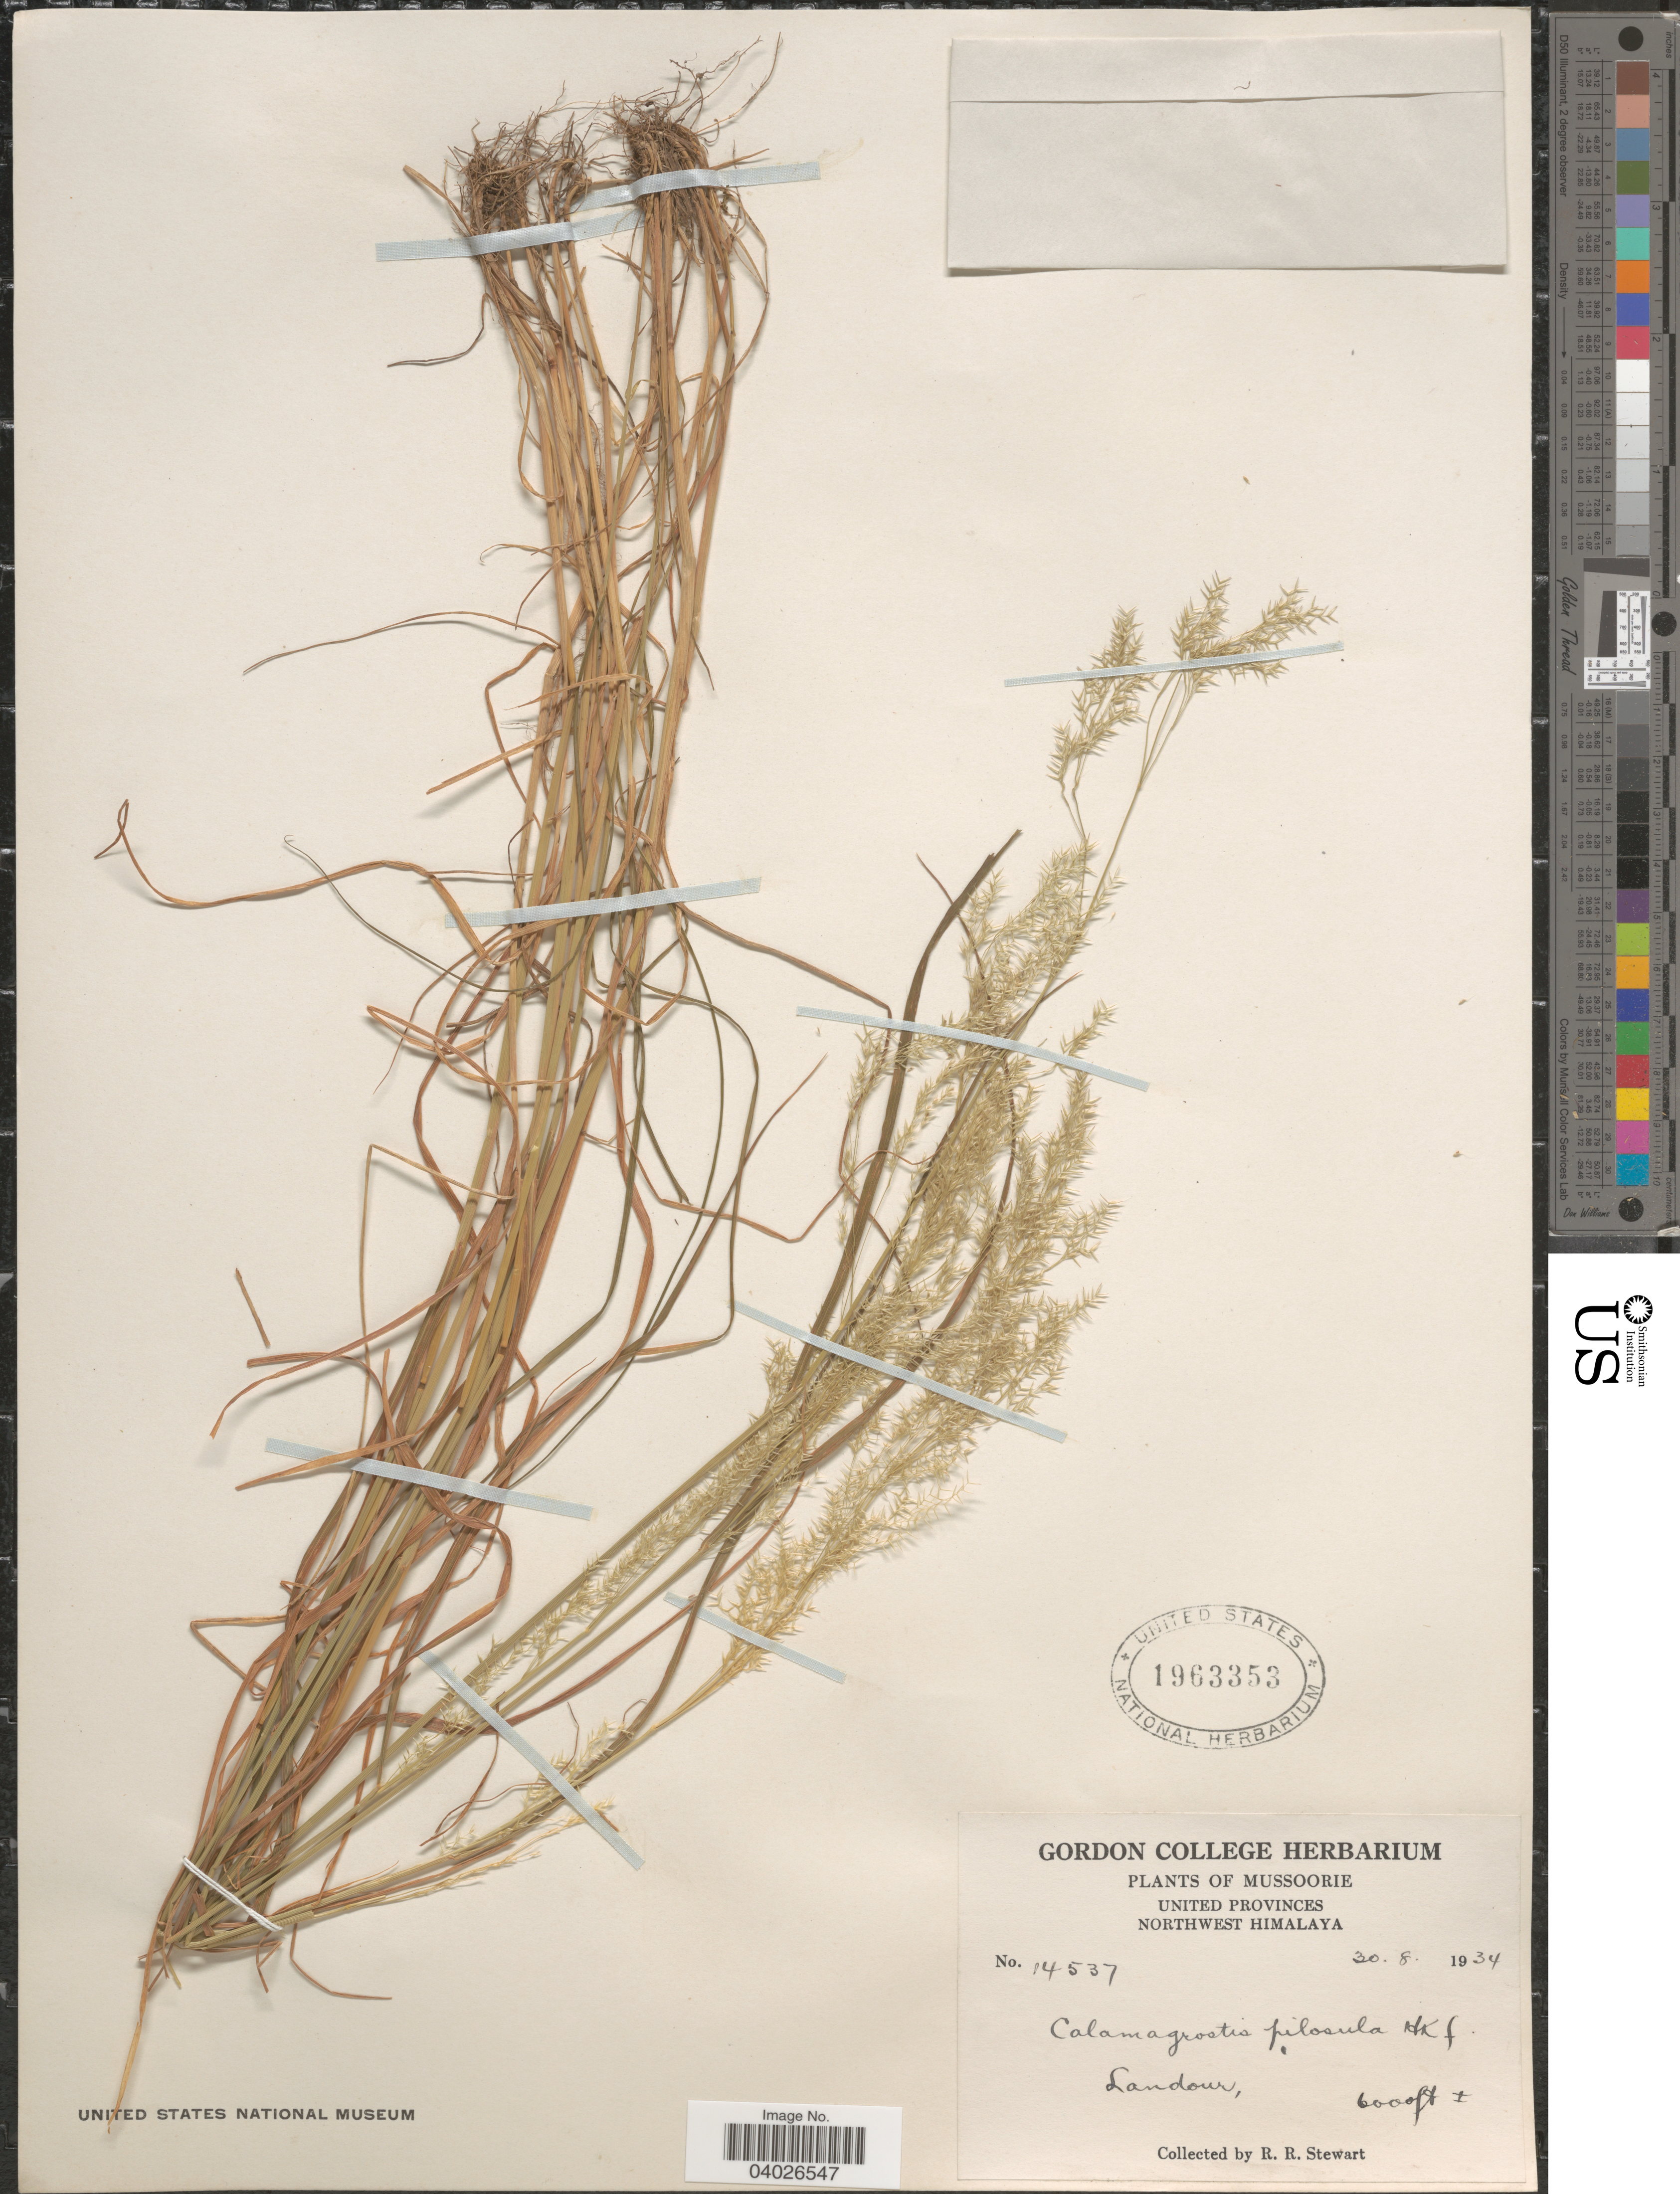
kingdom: Plantae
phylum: Tracheophyta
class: Liliopsida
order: Poales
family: Poaceae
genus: Agrostis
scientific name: Agrostis pilosula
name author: Trin.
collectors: R. Stewart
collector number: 14537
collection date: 1934-08-30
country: India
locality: Mussoorie. United Provinces. Northwest Himalaya. Landour.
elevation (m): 1829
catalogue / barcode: US 1963353